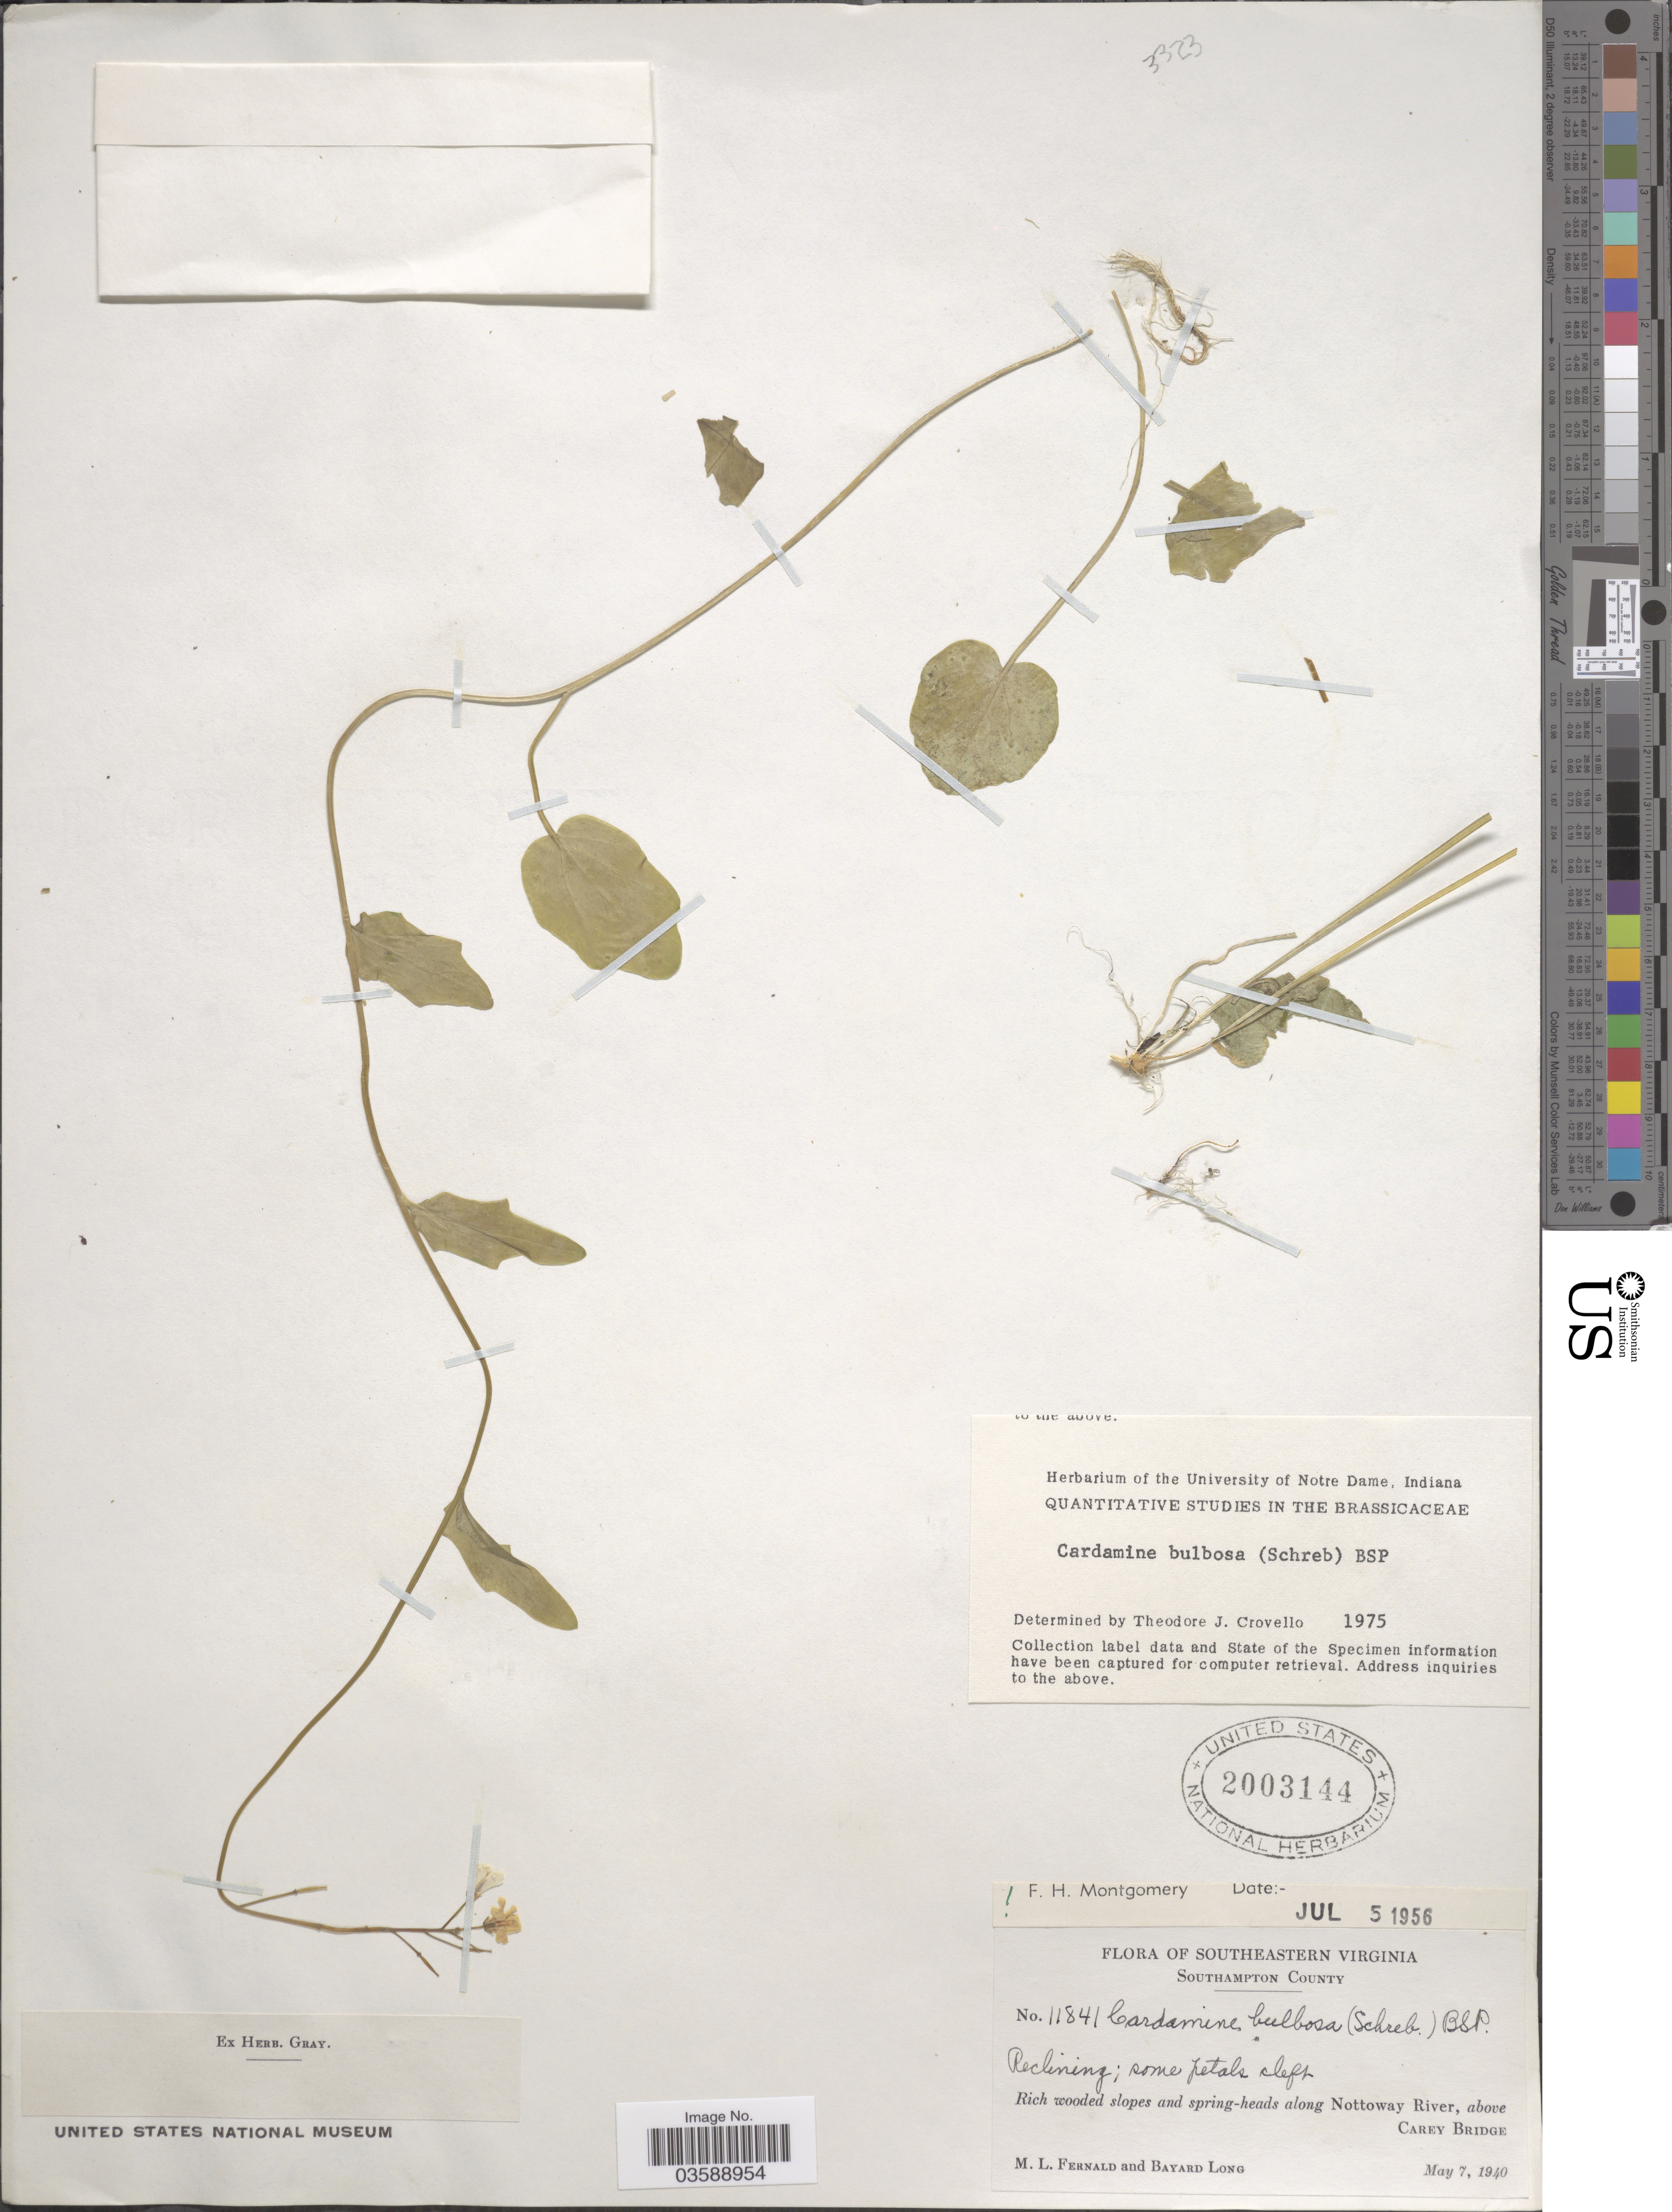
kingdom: Plantae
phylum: Tracheophyta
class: Magnoliopsida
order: Brassicales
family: Brassicaceae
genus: Cardamine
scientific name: Cardamine bulbosa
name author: (Schreb. ex Muhl.) Britton et al.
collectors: M. L. Fernald & B. Long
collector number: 11841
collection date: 1940-05-07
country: United States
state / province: Virginia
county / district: Southampton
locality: Southeastern Virginia. Southampton County. Rich wooded slopes and spring-heads along Nottoway River, above Carey Bridge.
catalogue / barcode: US 2003144